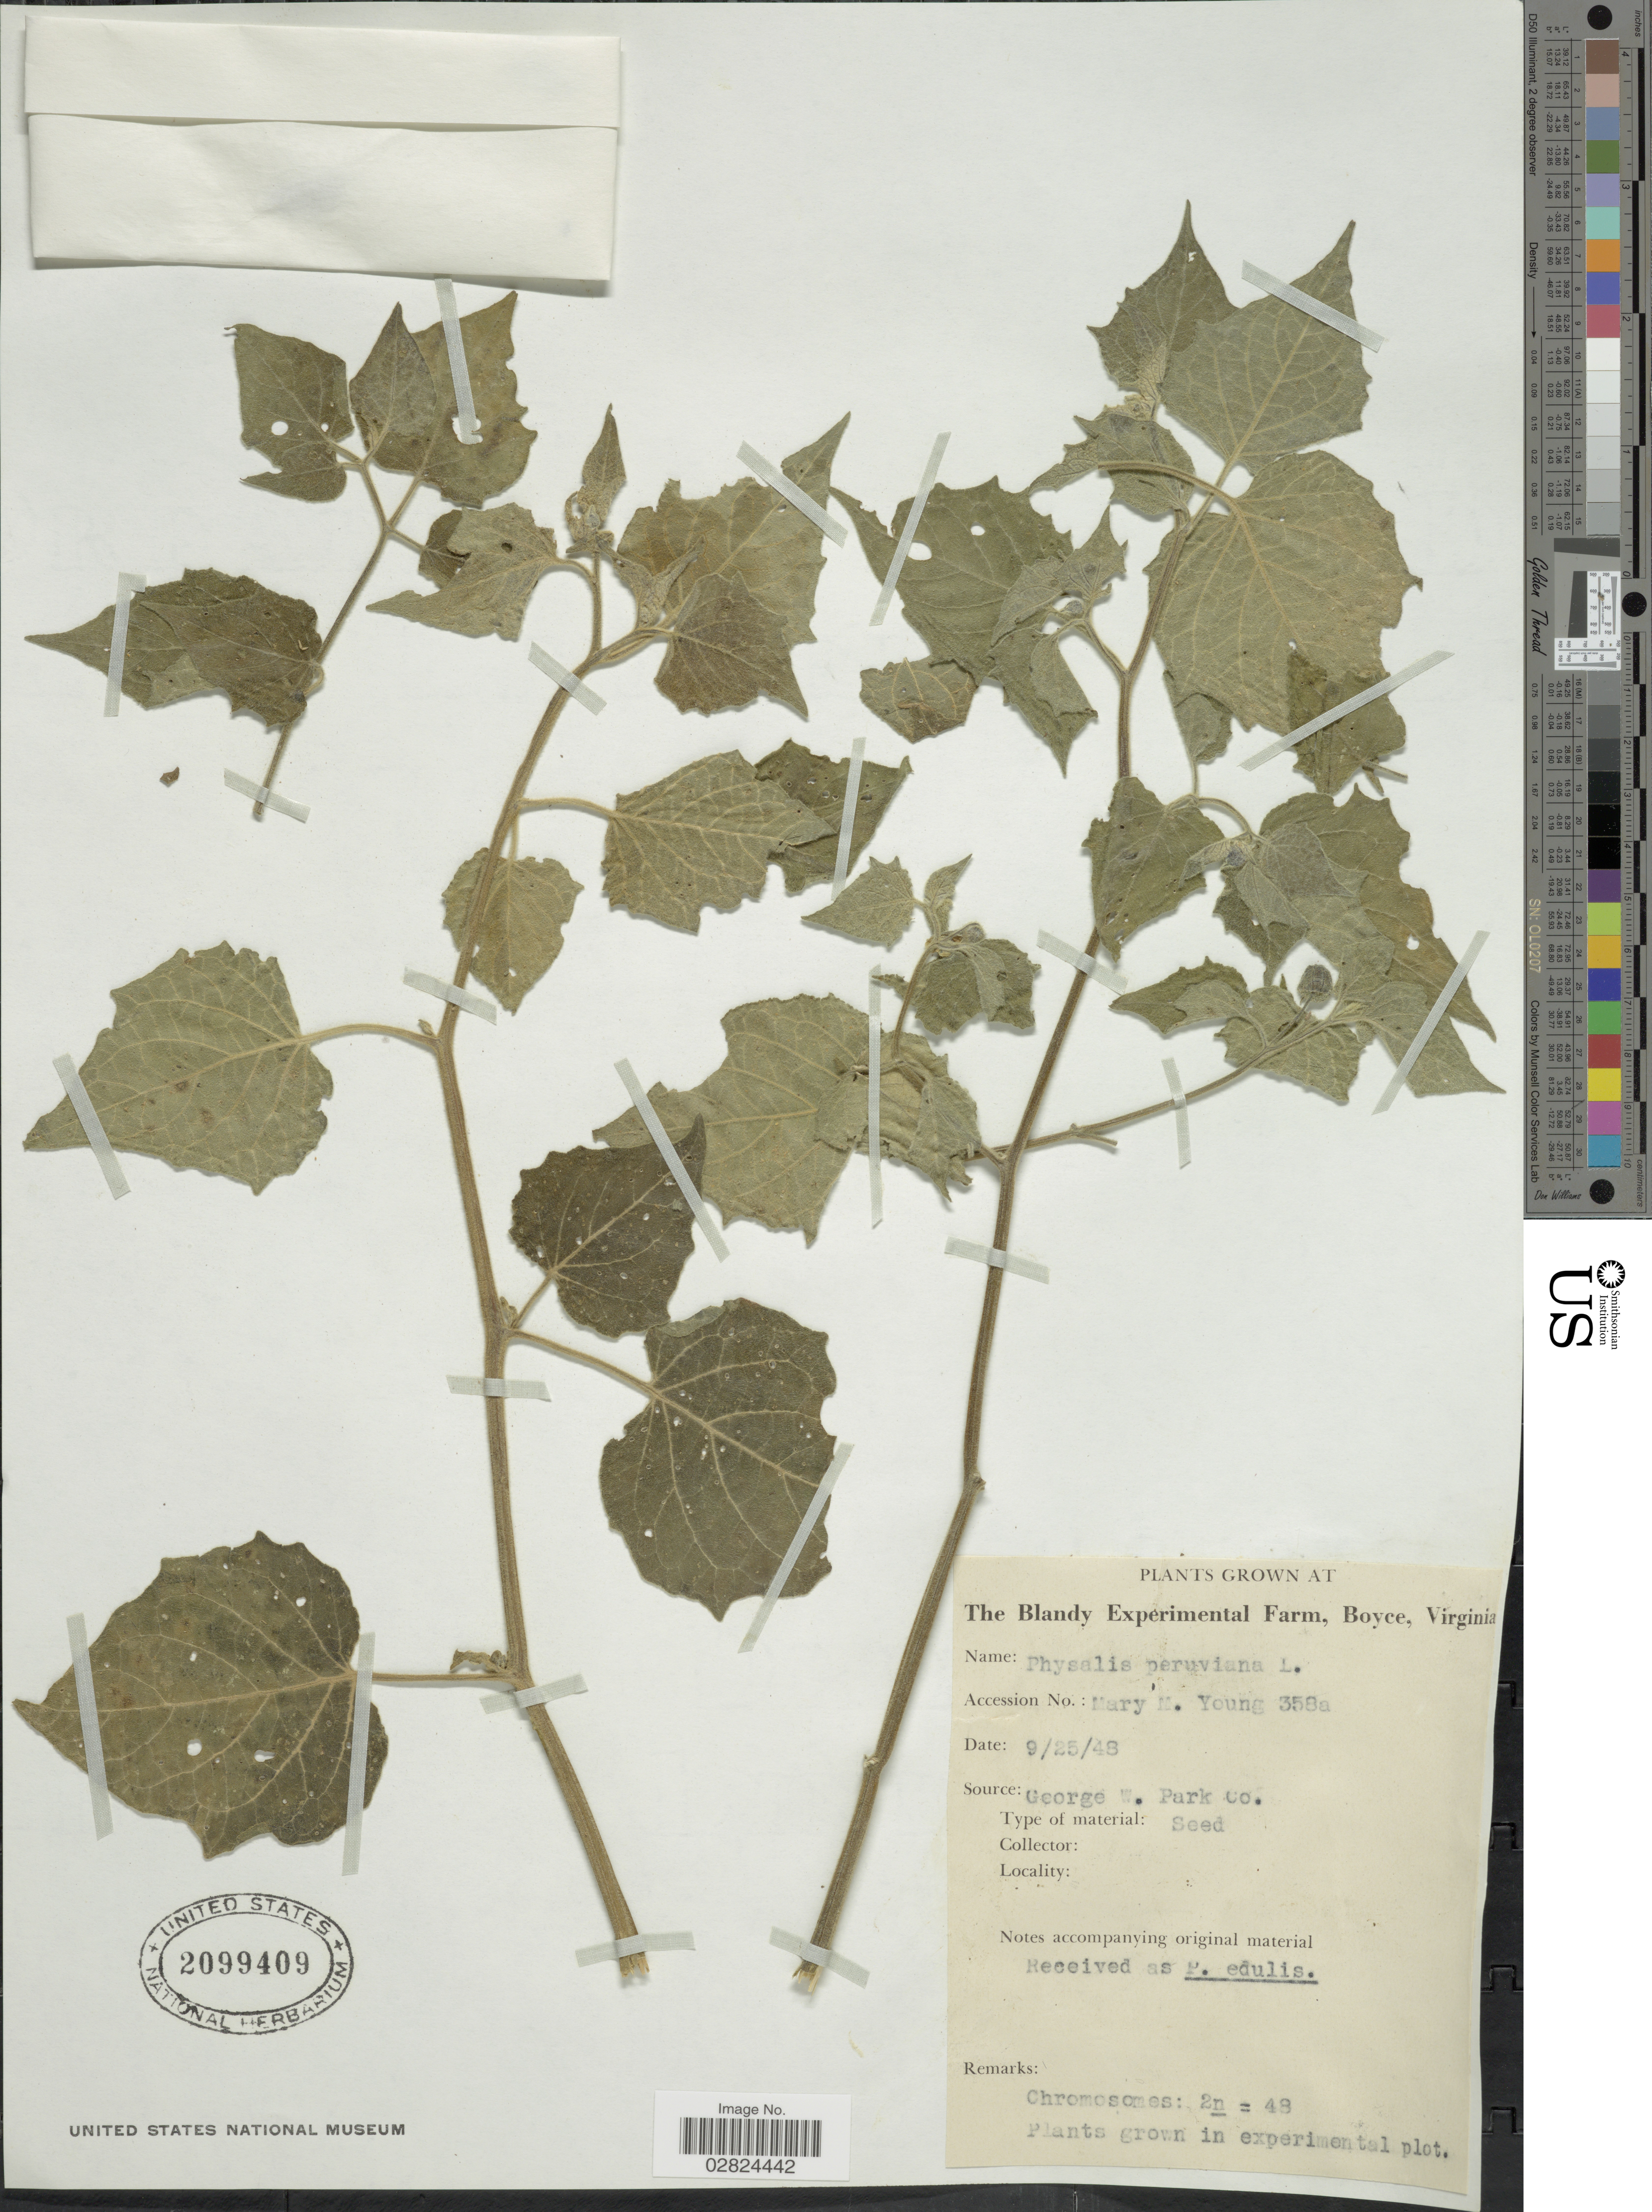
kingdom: Plantae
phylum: Tracheophyta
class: Magnoliopsida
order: Solanales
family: Solanaceae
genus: Physalis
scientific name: Physalis peruviana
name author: L.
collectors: M. Young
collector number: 358a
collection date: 1948-09-25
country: United States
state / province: Virginia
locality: The Blandy Experimental Farm, Boyce.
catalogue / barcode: US 2099409